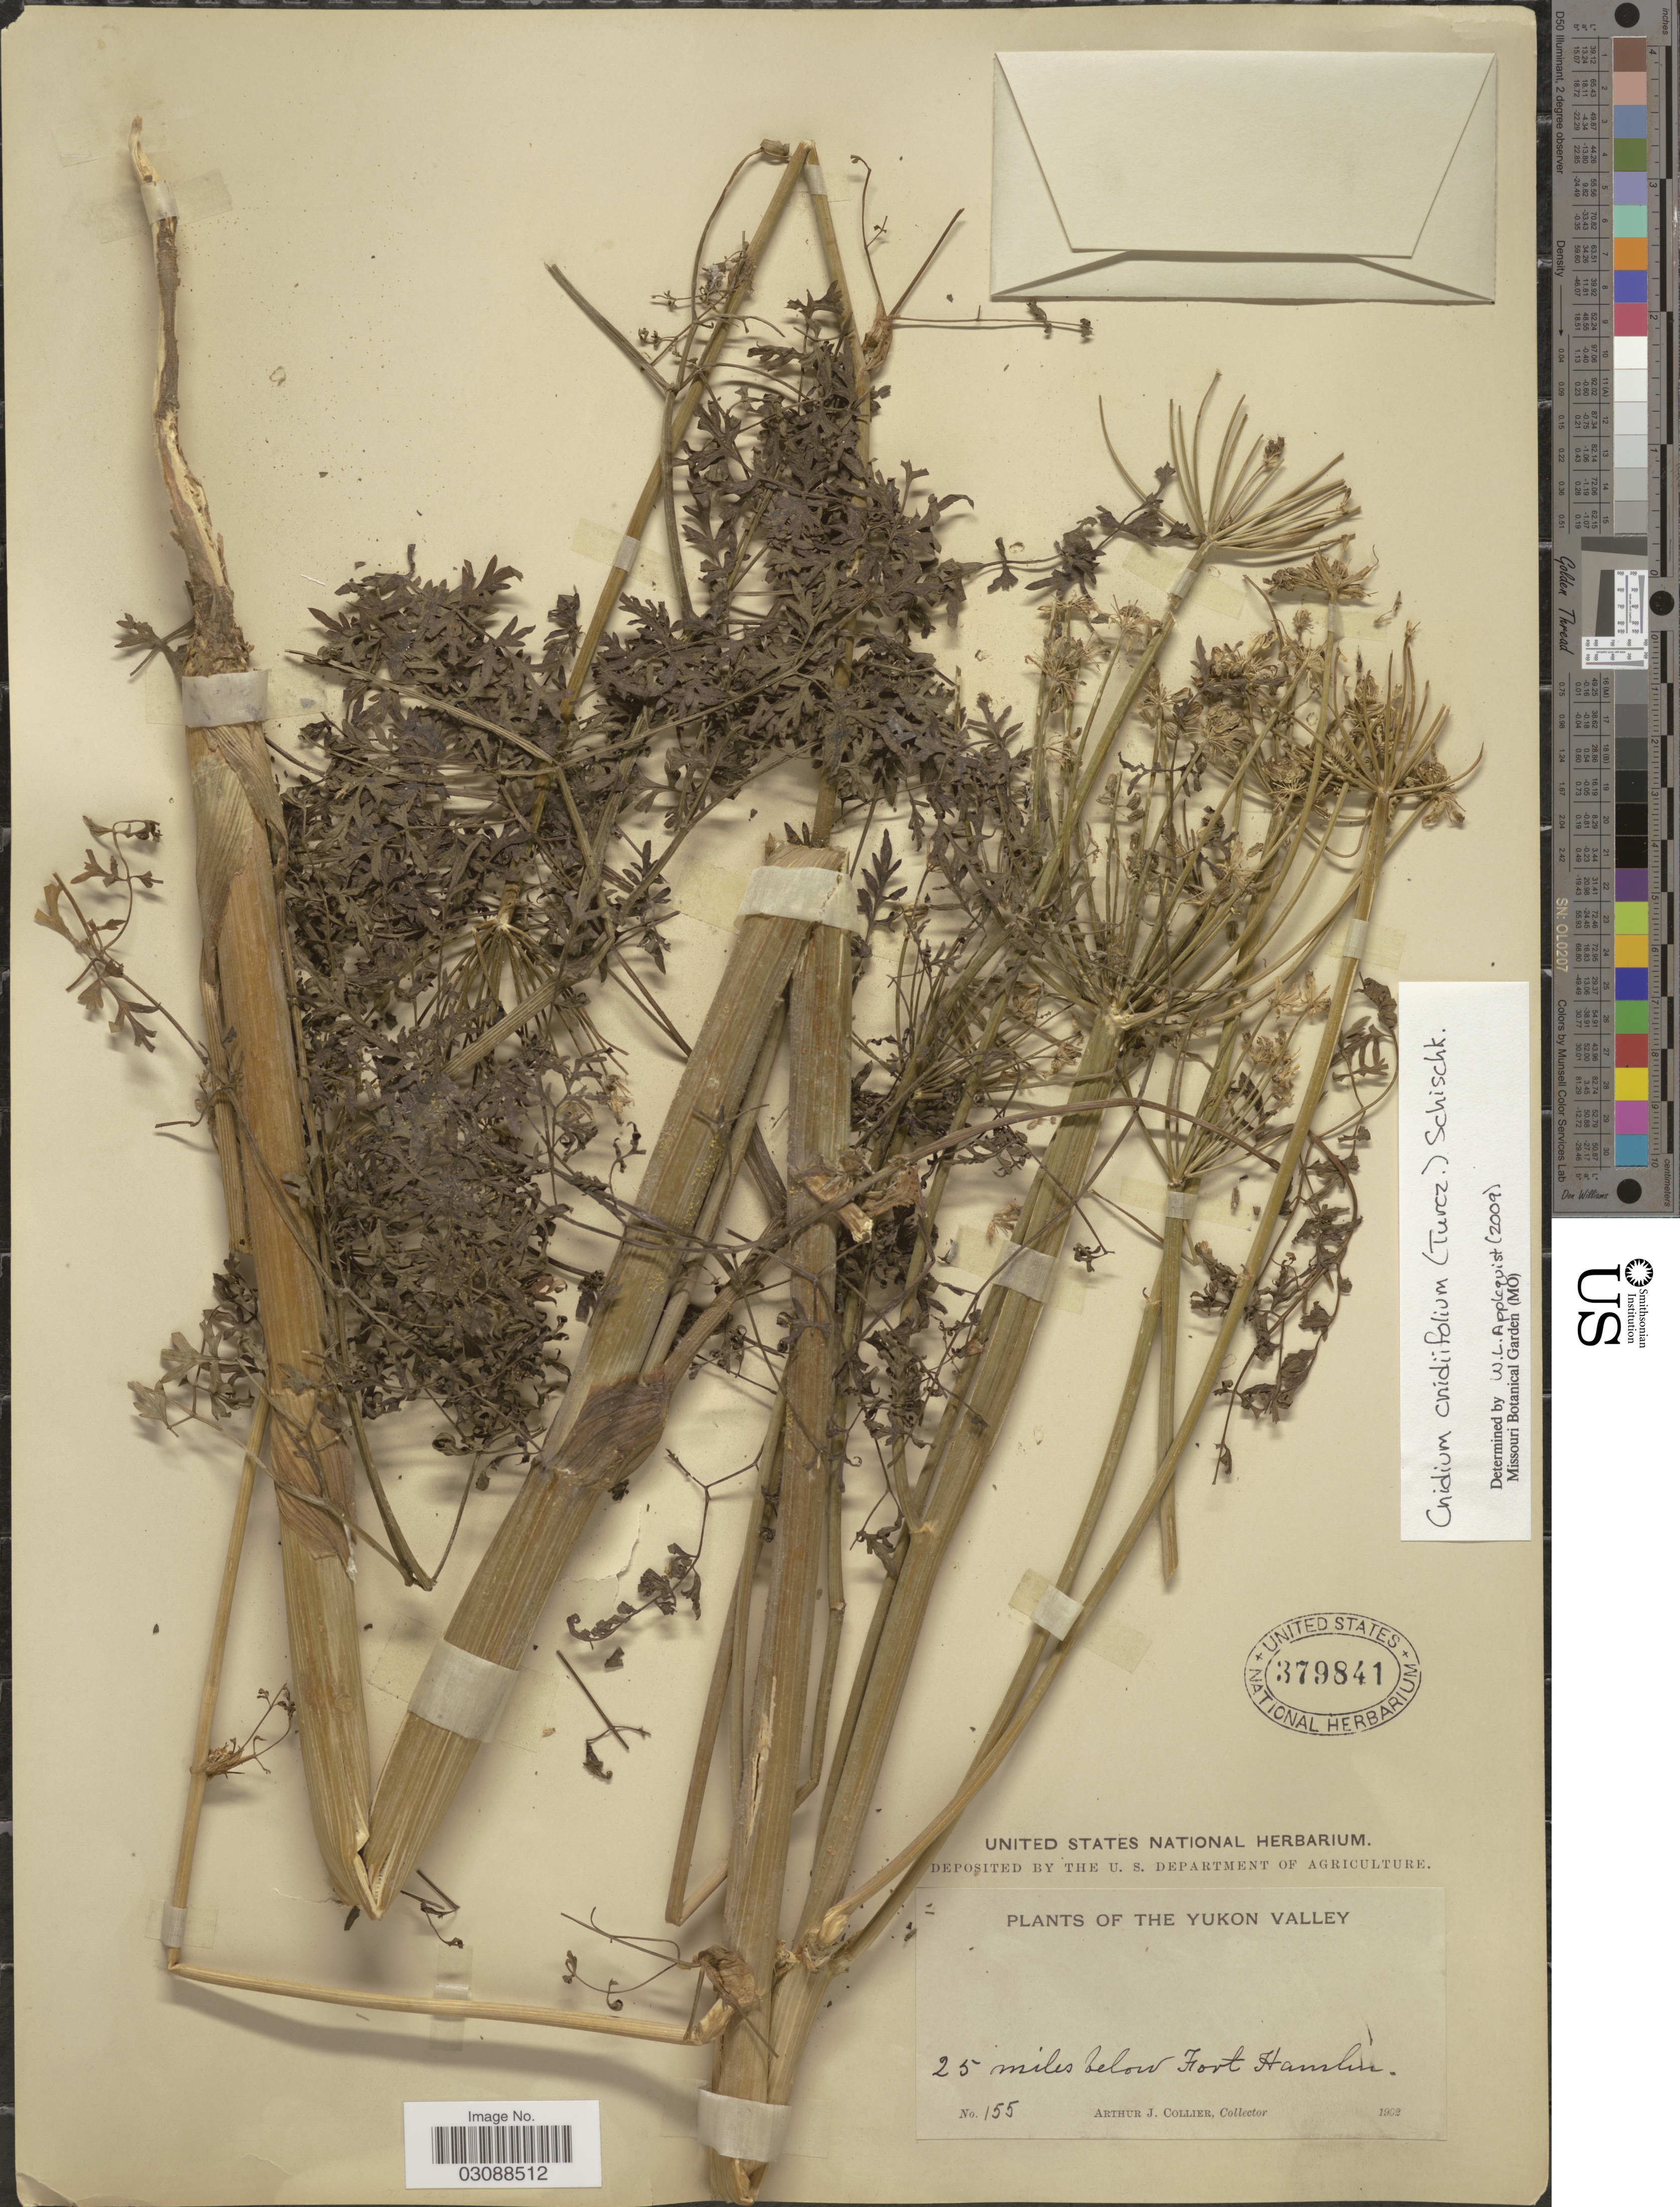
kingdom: Plantae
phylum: Tracheophyta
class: Magnoliopsida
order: Apiales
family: Apiaceae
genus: Cnidium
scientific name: Cnidium cnidiifolium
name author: (Turcz.) Schischk.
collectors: A. Collier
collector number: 155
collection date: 1962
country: Canada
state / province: Yukon Territory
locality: The Yukon Valley, 25 miles below Fort Hamlin.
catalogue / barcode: US 379841